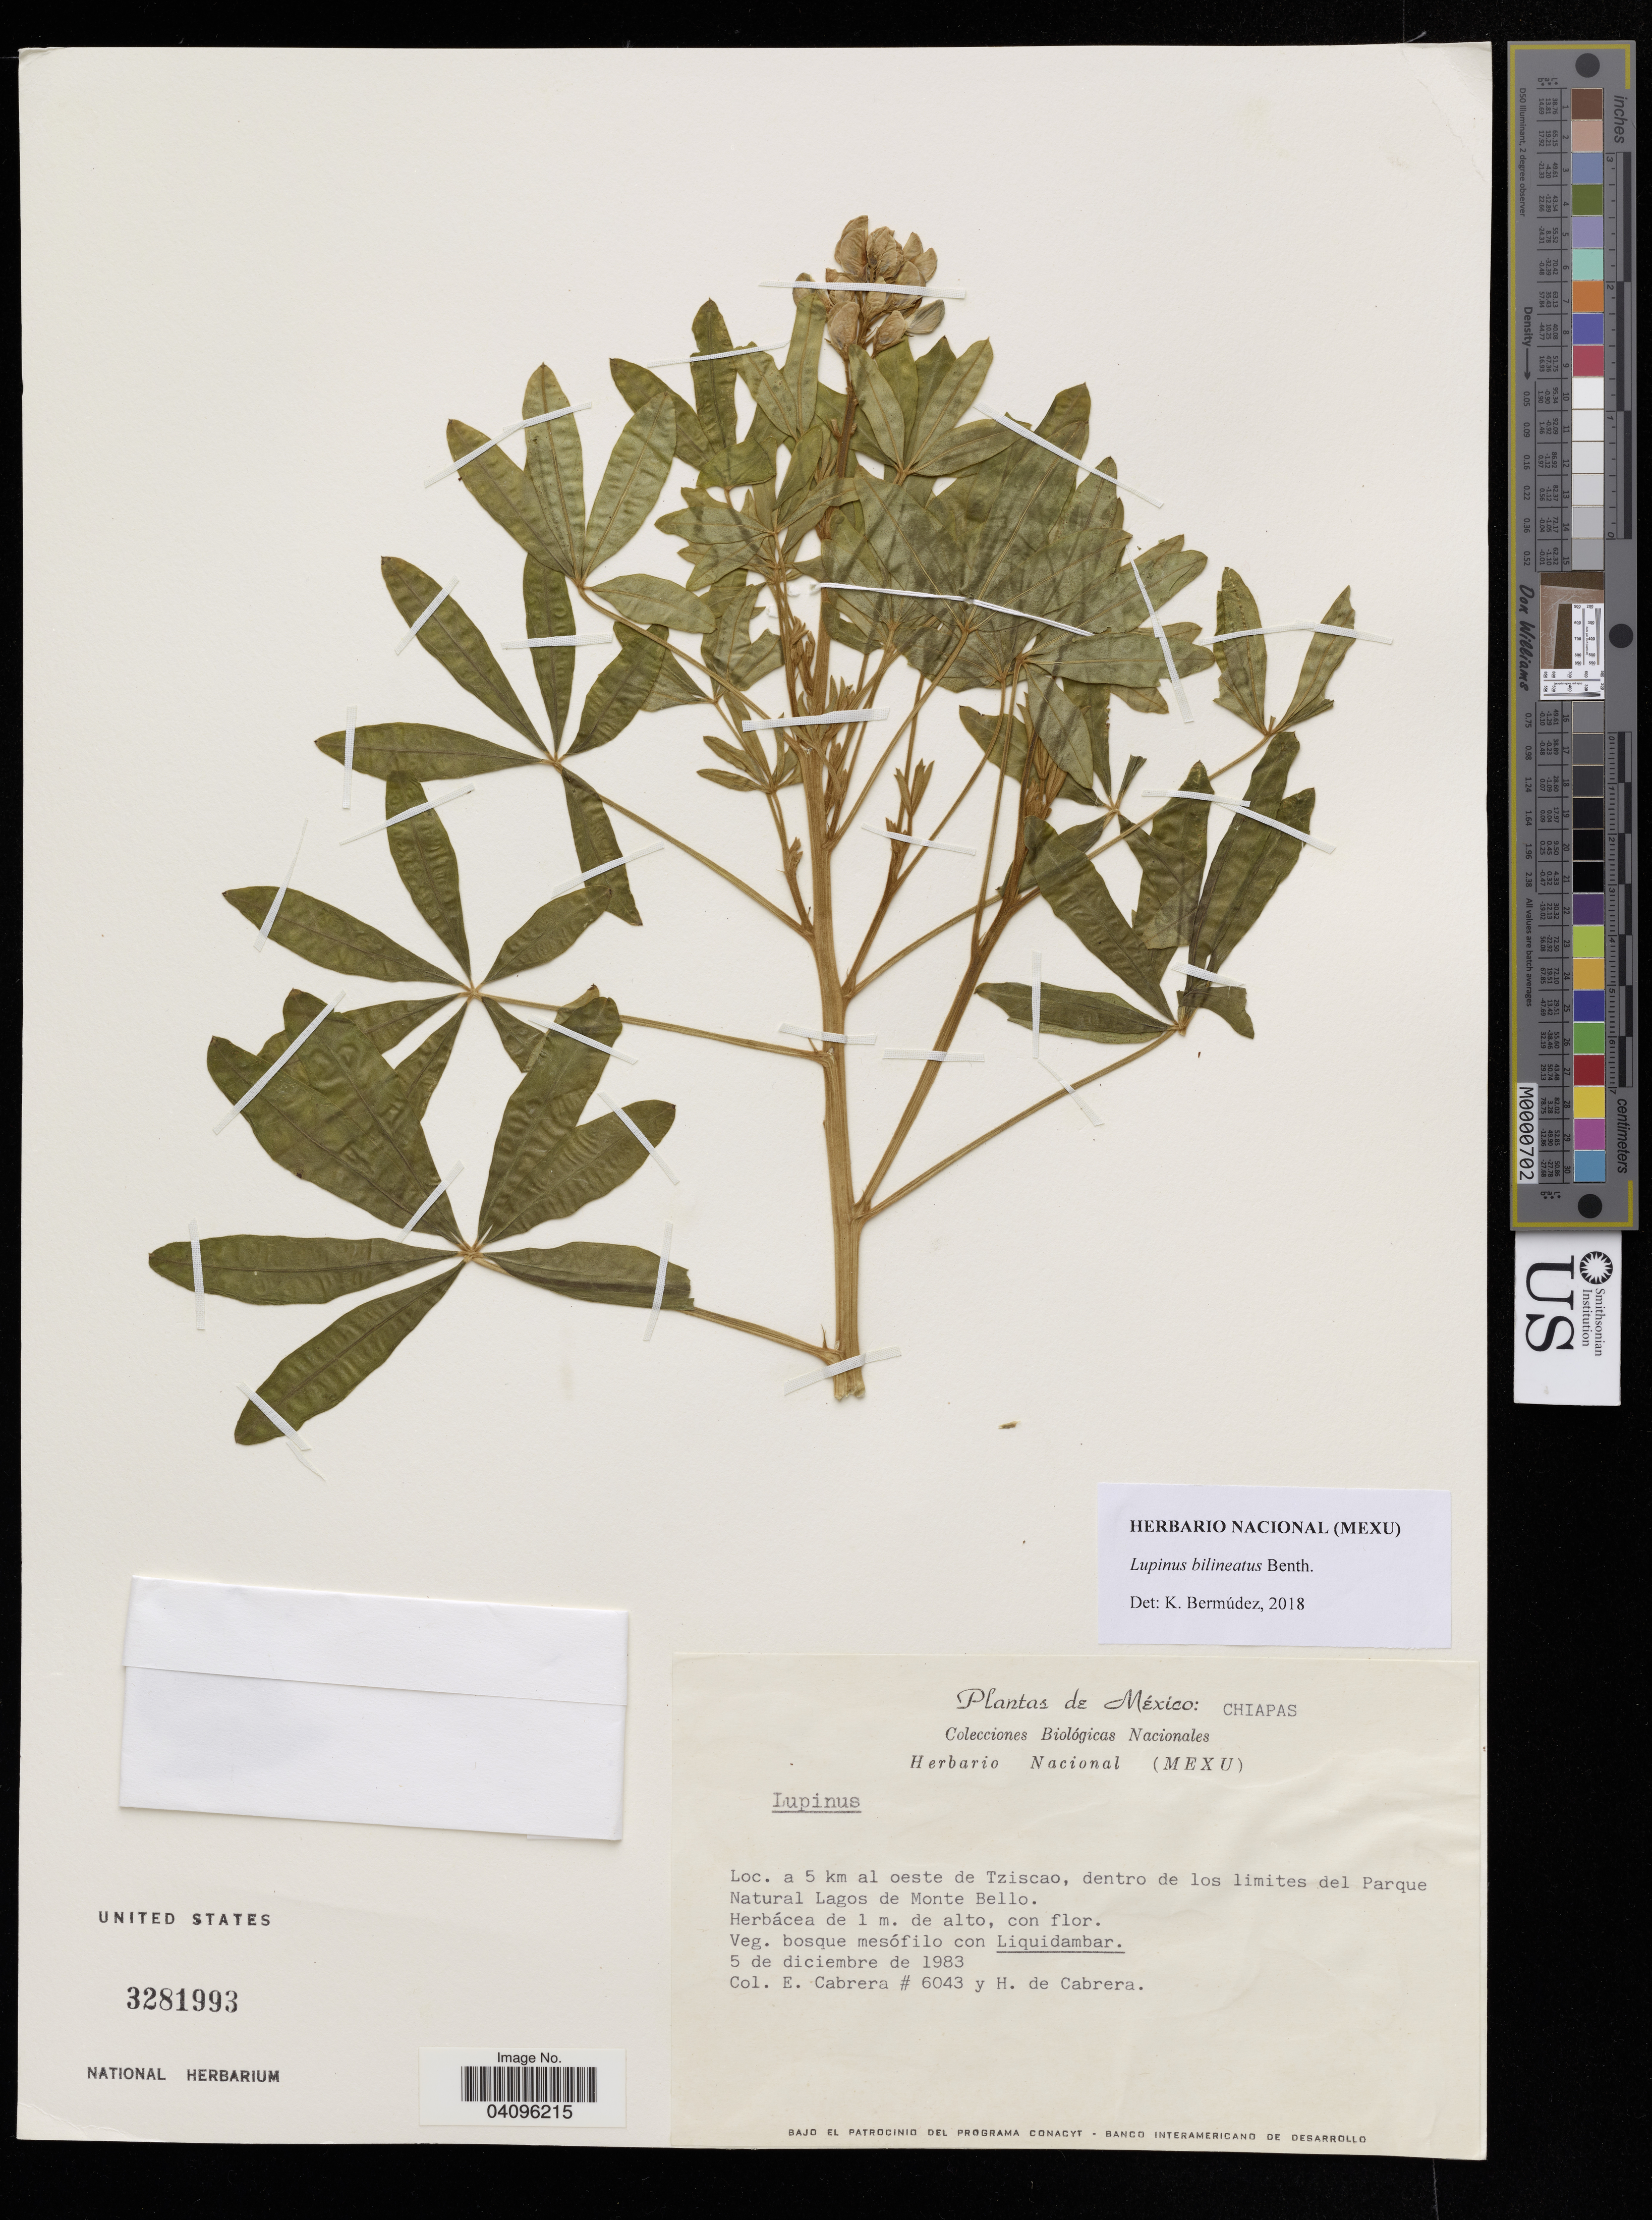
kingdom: Plantae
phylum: Tracheophyta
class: Magnoliopsida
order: Fabales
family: Fabaceae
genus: Lupinus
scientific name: Lupinus bilineatus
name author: Benth.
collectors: E. Cabrera & H. de Cabrera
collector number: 6043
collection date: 1983-12-05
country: Mexico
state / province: Chiapas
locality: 5 km al oeste de Tziscao, dentro de los limites del Parque Natural Lagos de Monte Bello.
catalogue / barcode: US 3281993